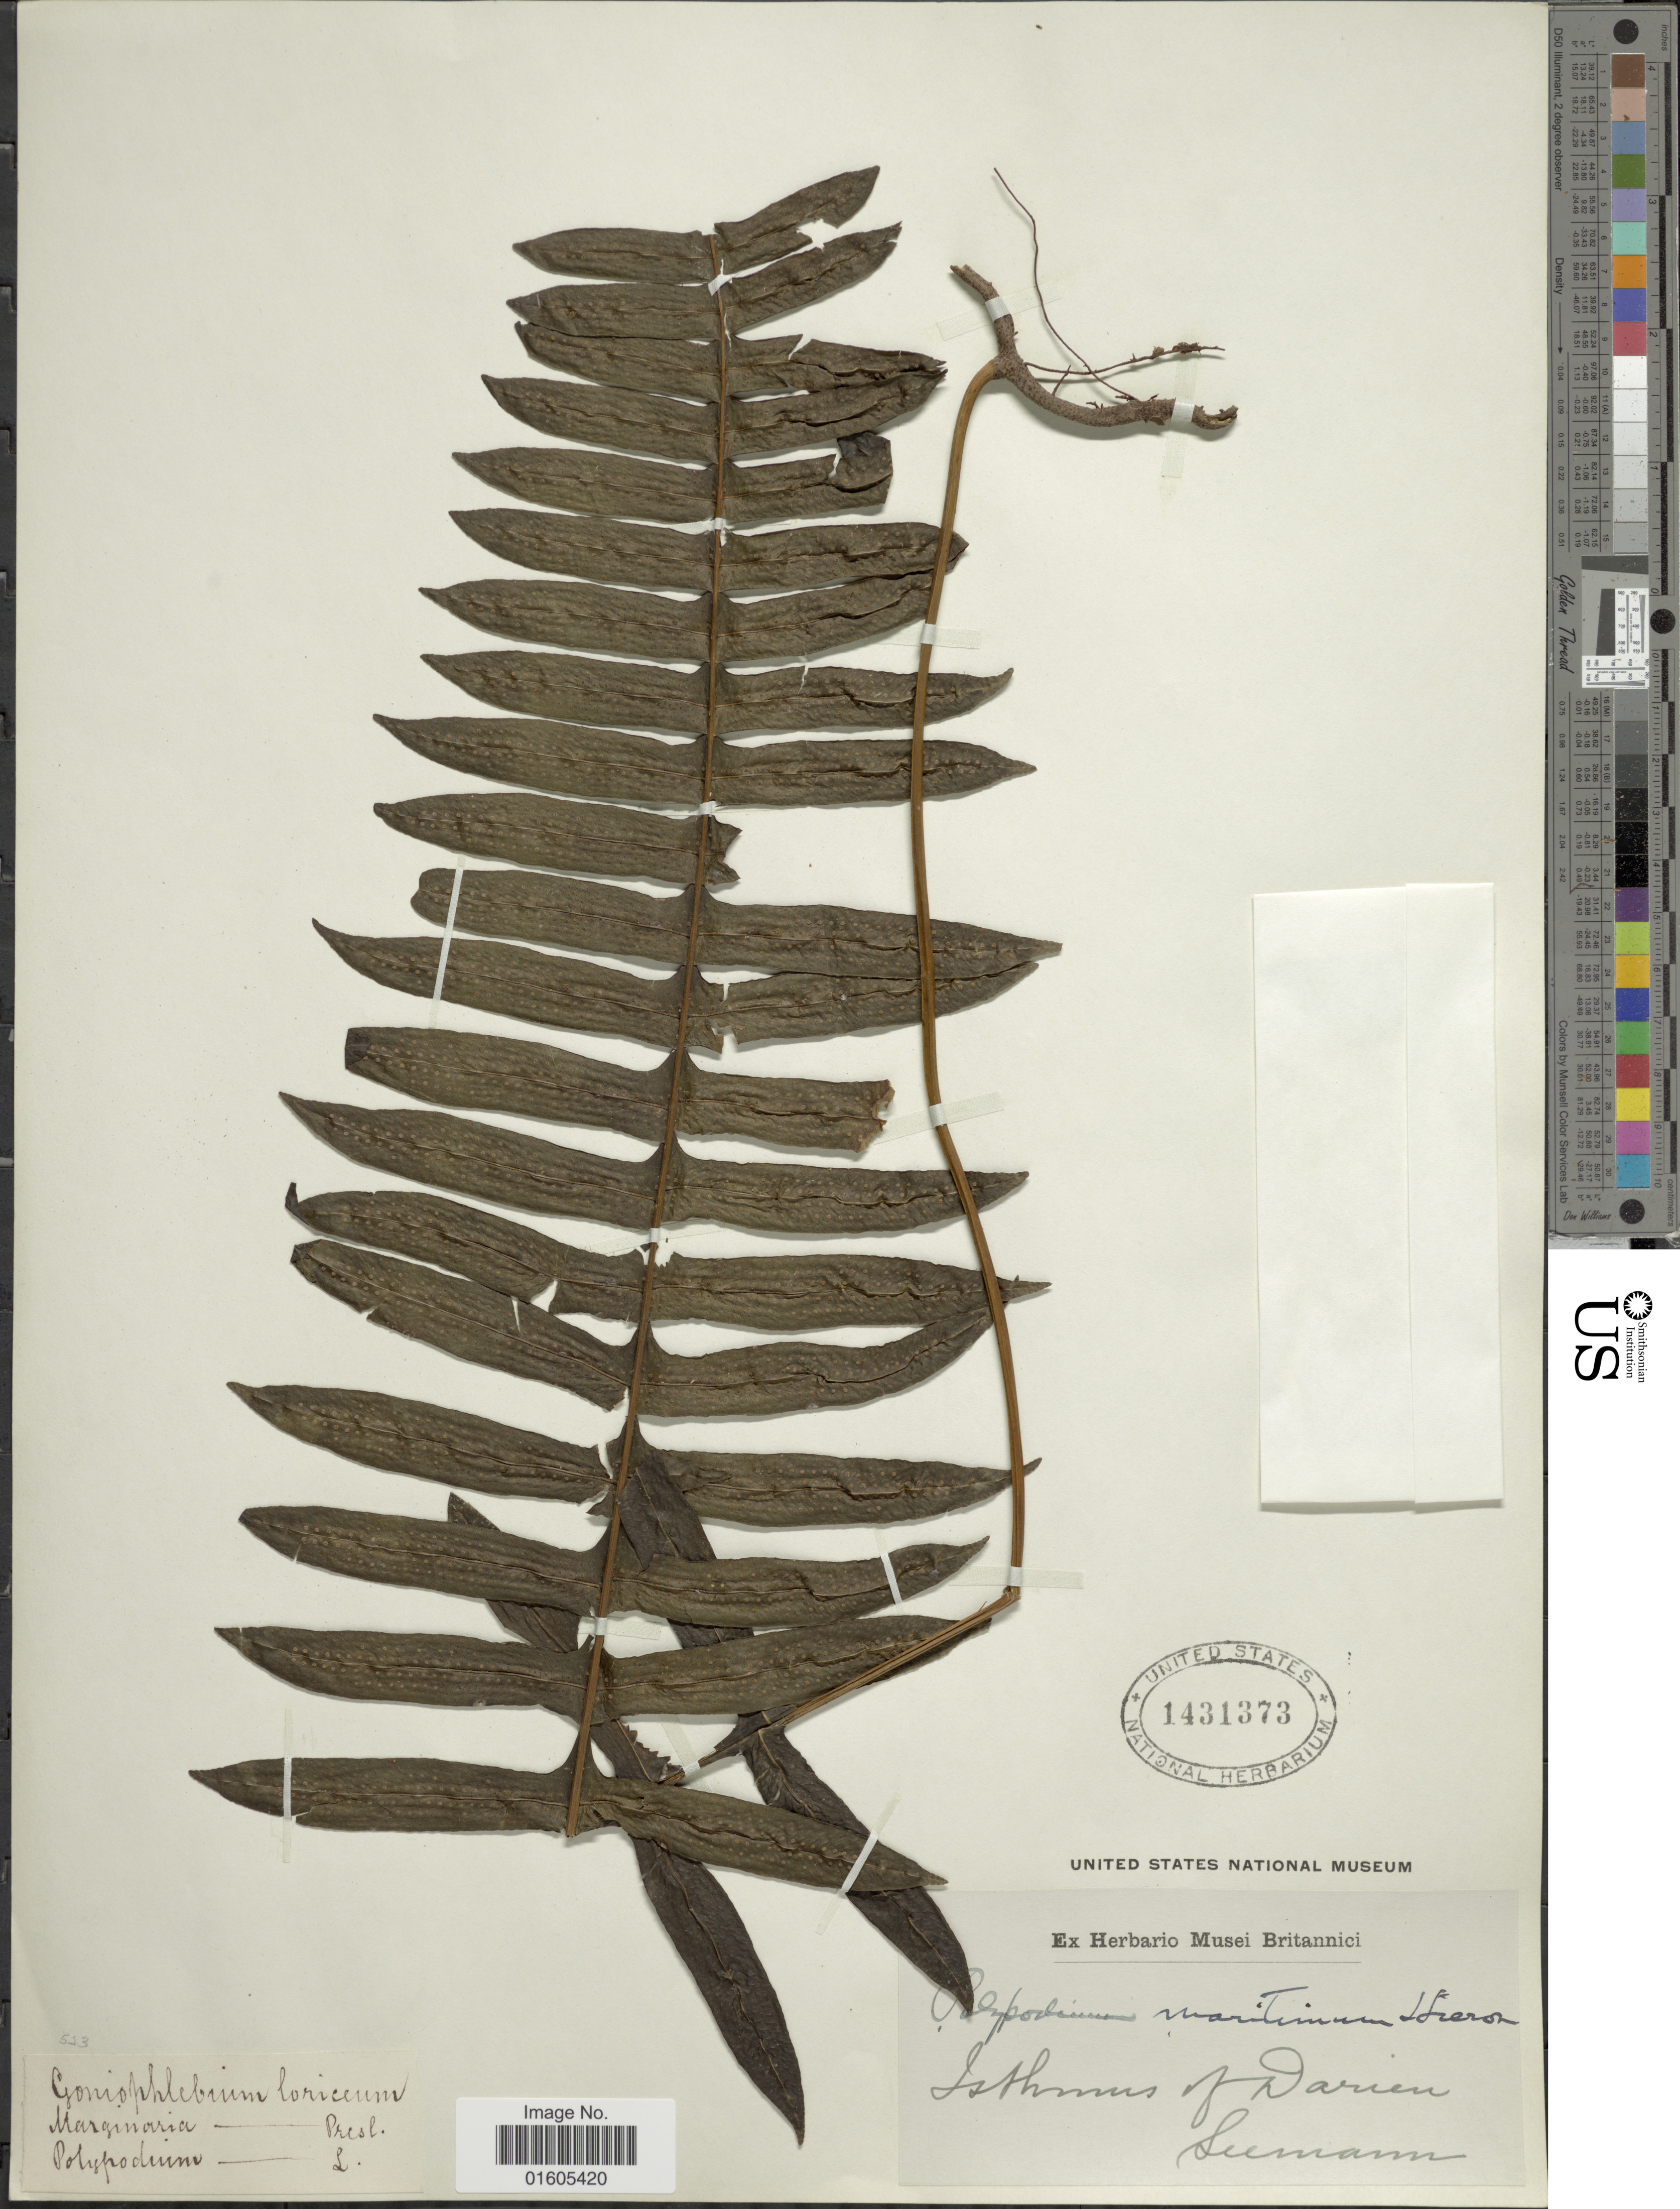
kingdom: Plantae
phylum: Tracheophyta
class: Polypodiopsida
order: Polypodiales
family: Polypodiaceae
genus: Serpocaulon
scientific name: Serpocaulon maritimum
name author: (Hieron.) A.R. Sm.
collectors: -. Seemann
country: Panama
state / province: Darién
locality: Isthmus of Darien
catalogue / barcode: US 1431373